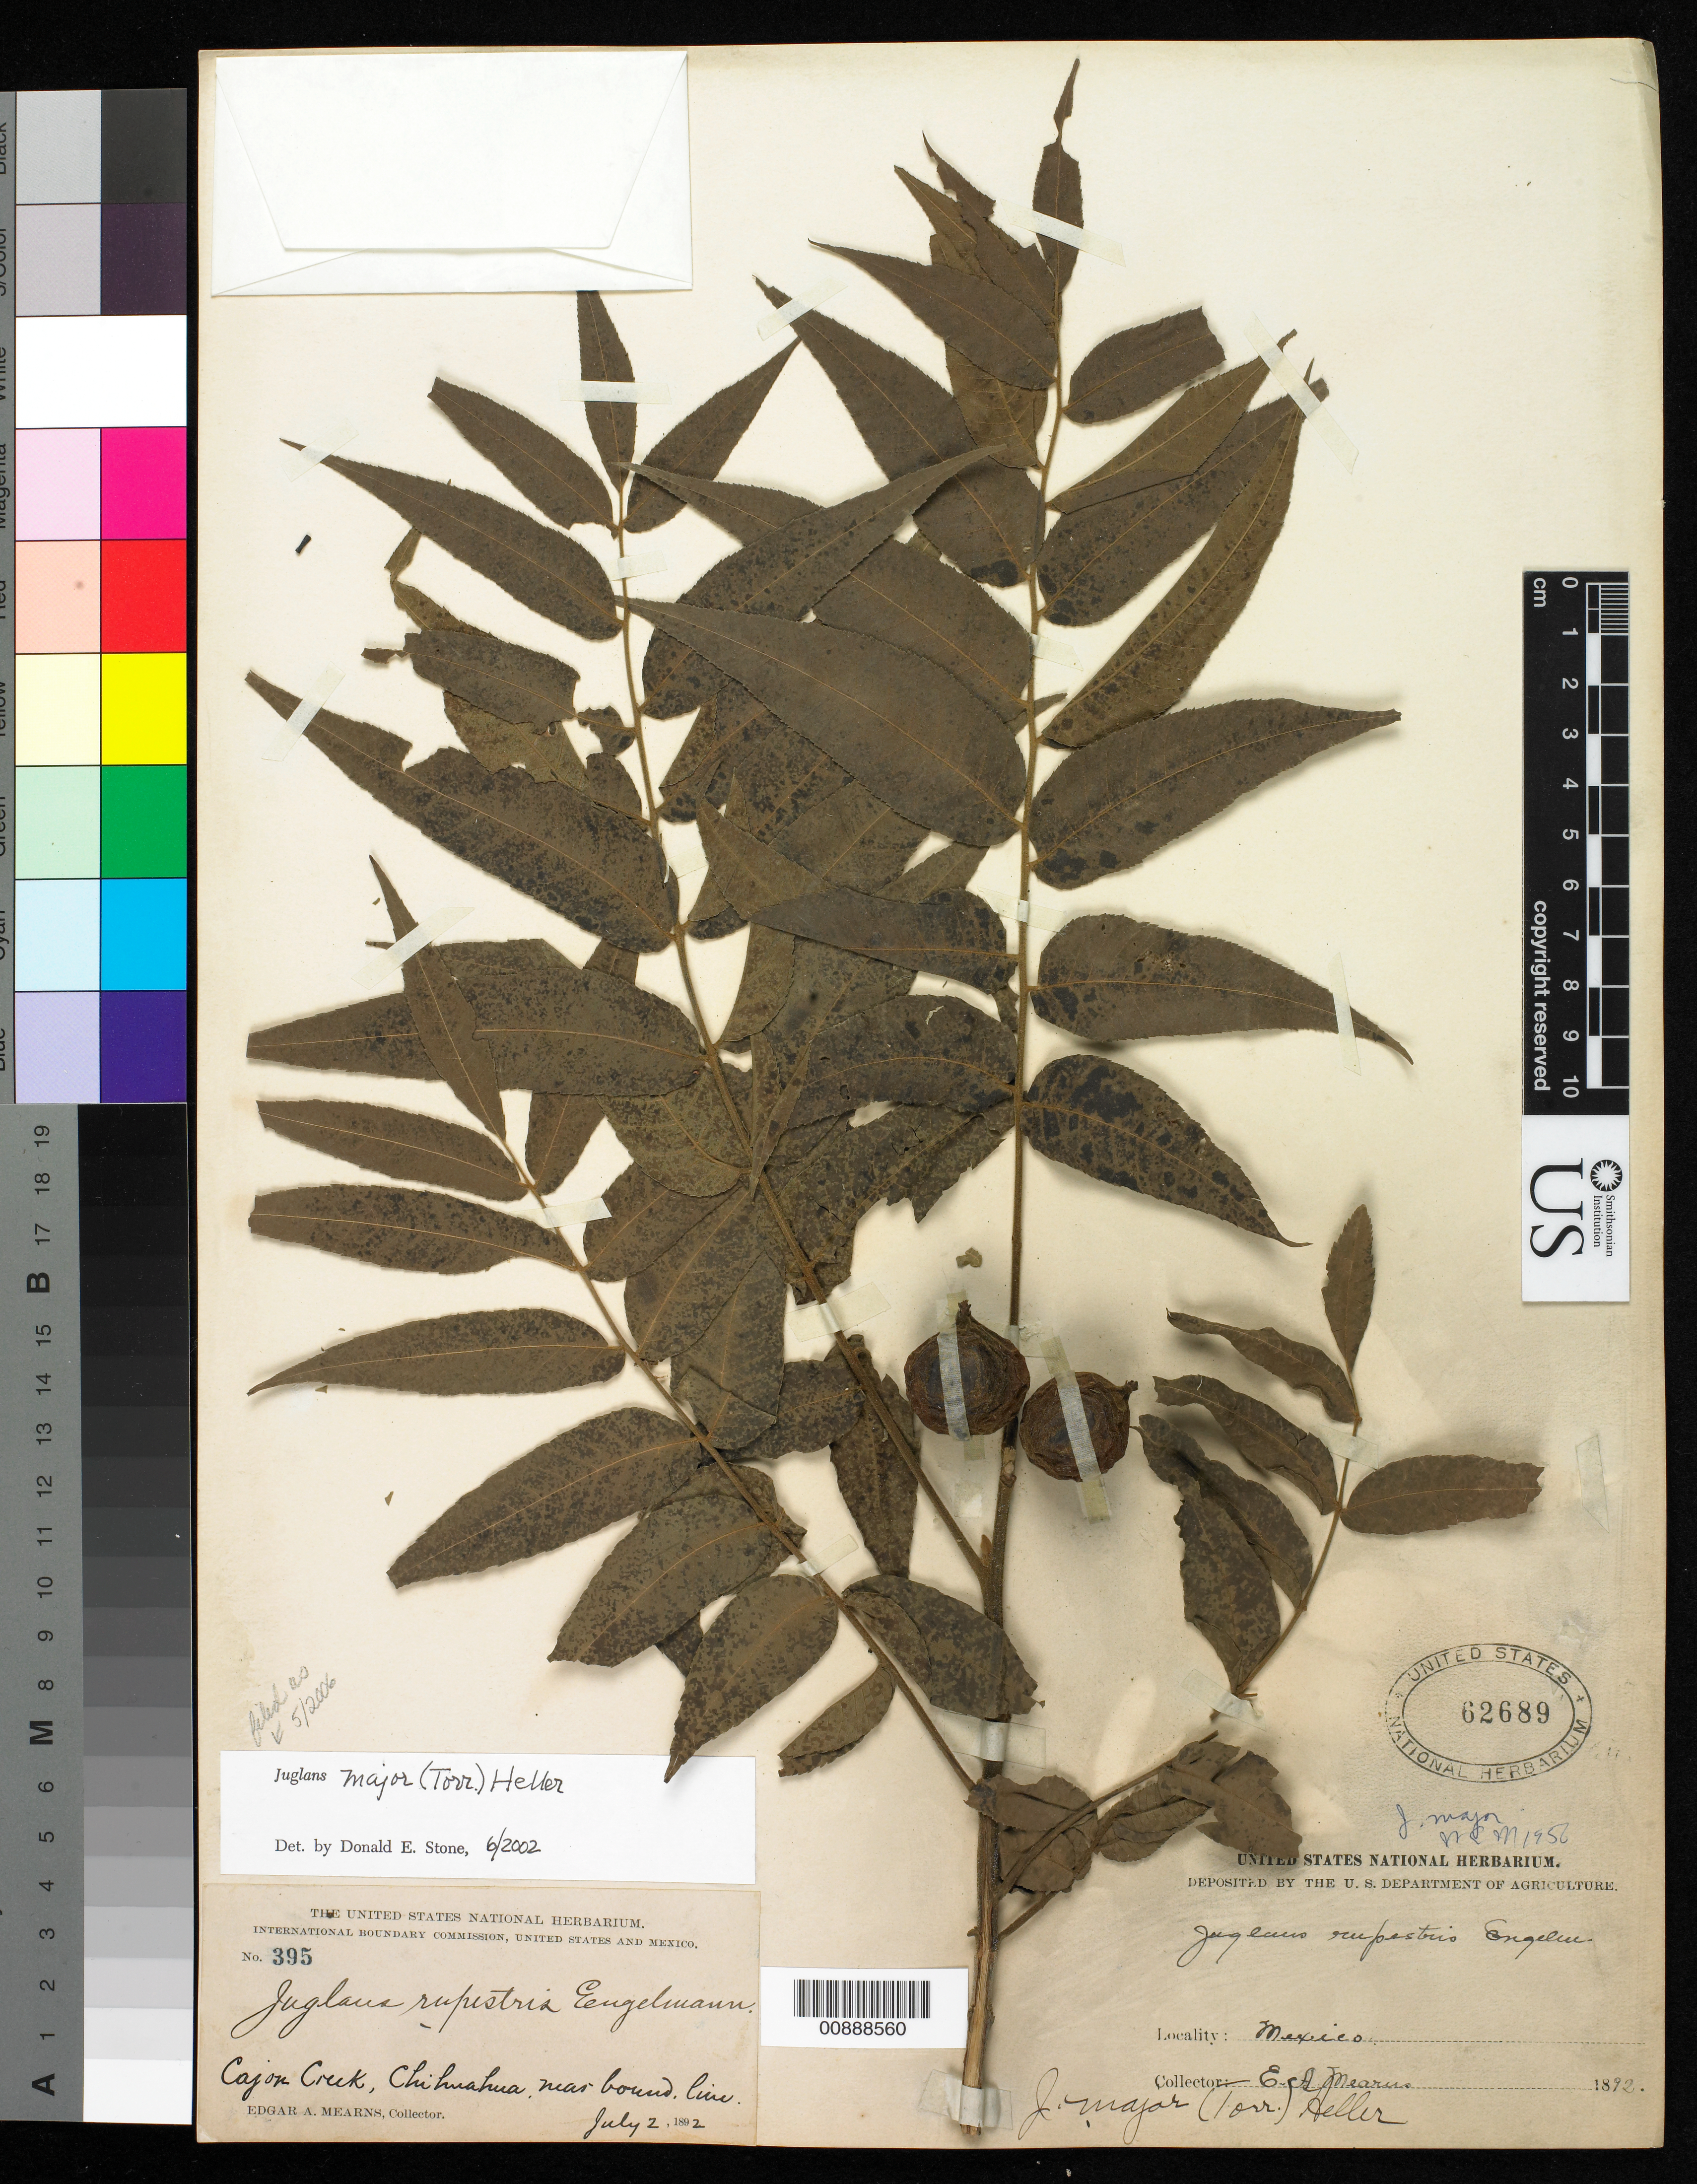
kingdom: Plantae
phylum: Tracheophyta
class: Magnoliopsida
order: Fagales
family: Juglandaceae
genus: Juglans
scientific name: Juglans major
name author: (Torr.) A. Heller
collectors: E. A. Mearns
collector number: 395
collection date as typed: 02 Jul 1892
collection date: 1892-07-02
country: Mexico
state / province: Chihuahua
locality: Cajon Creek, Chihuahua, near boundary line.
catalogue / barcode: US 62689